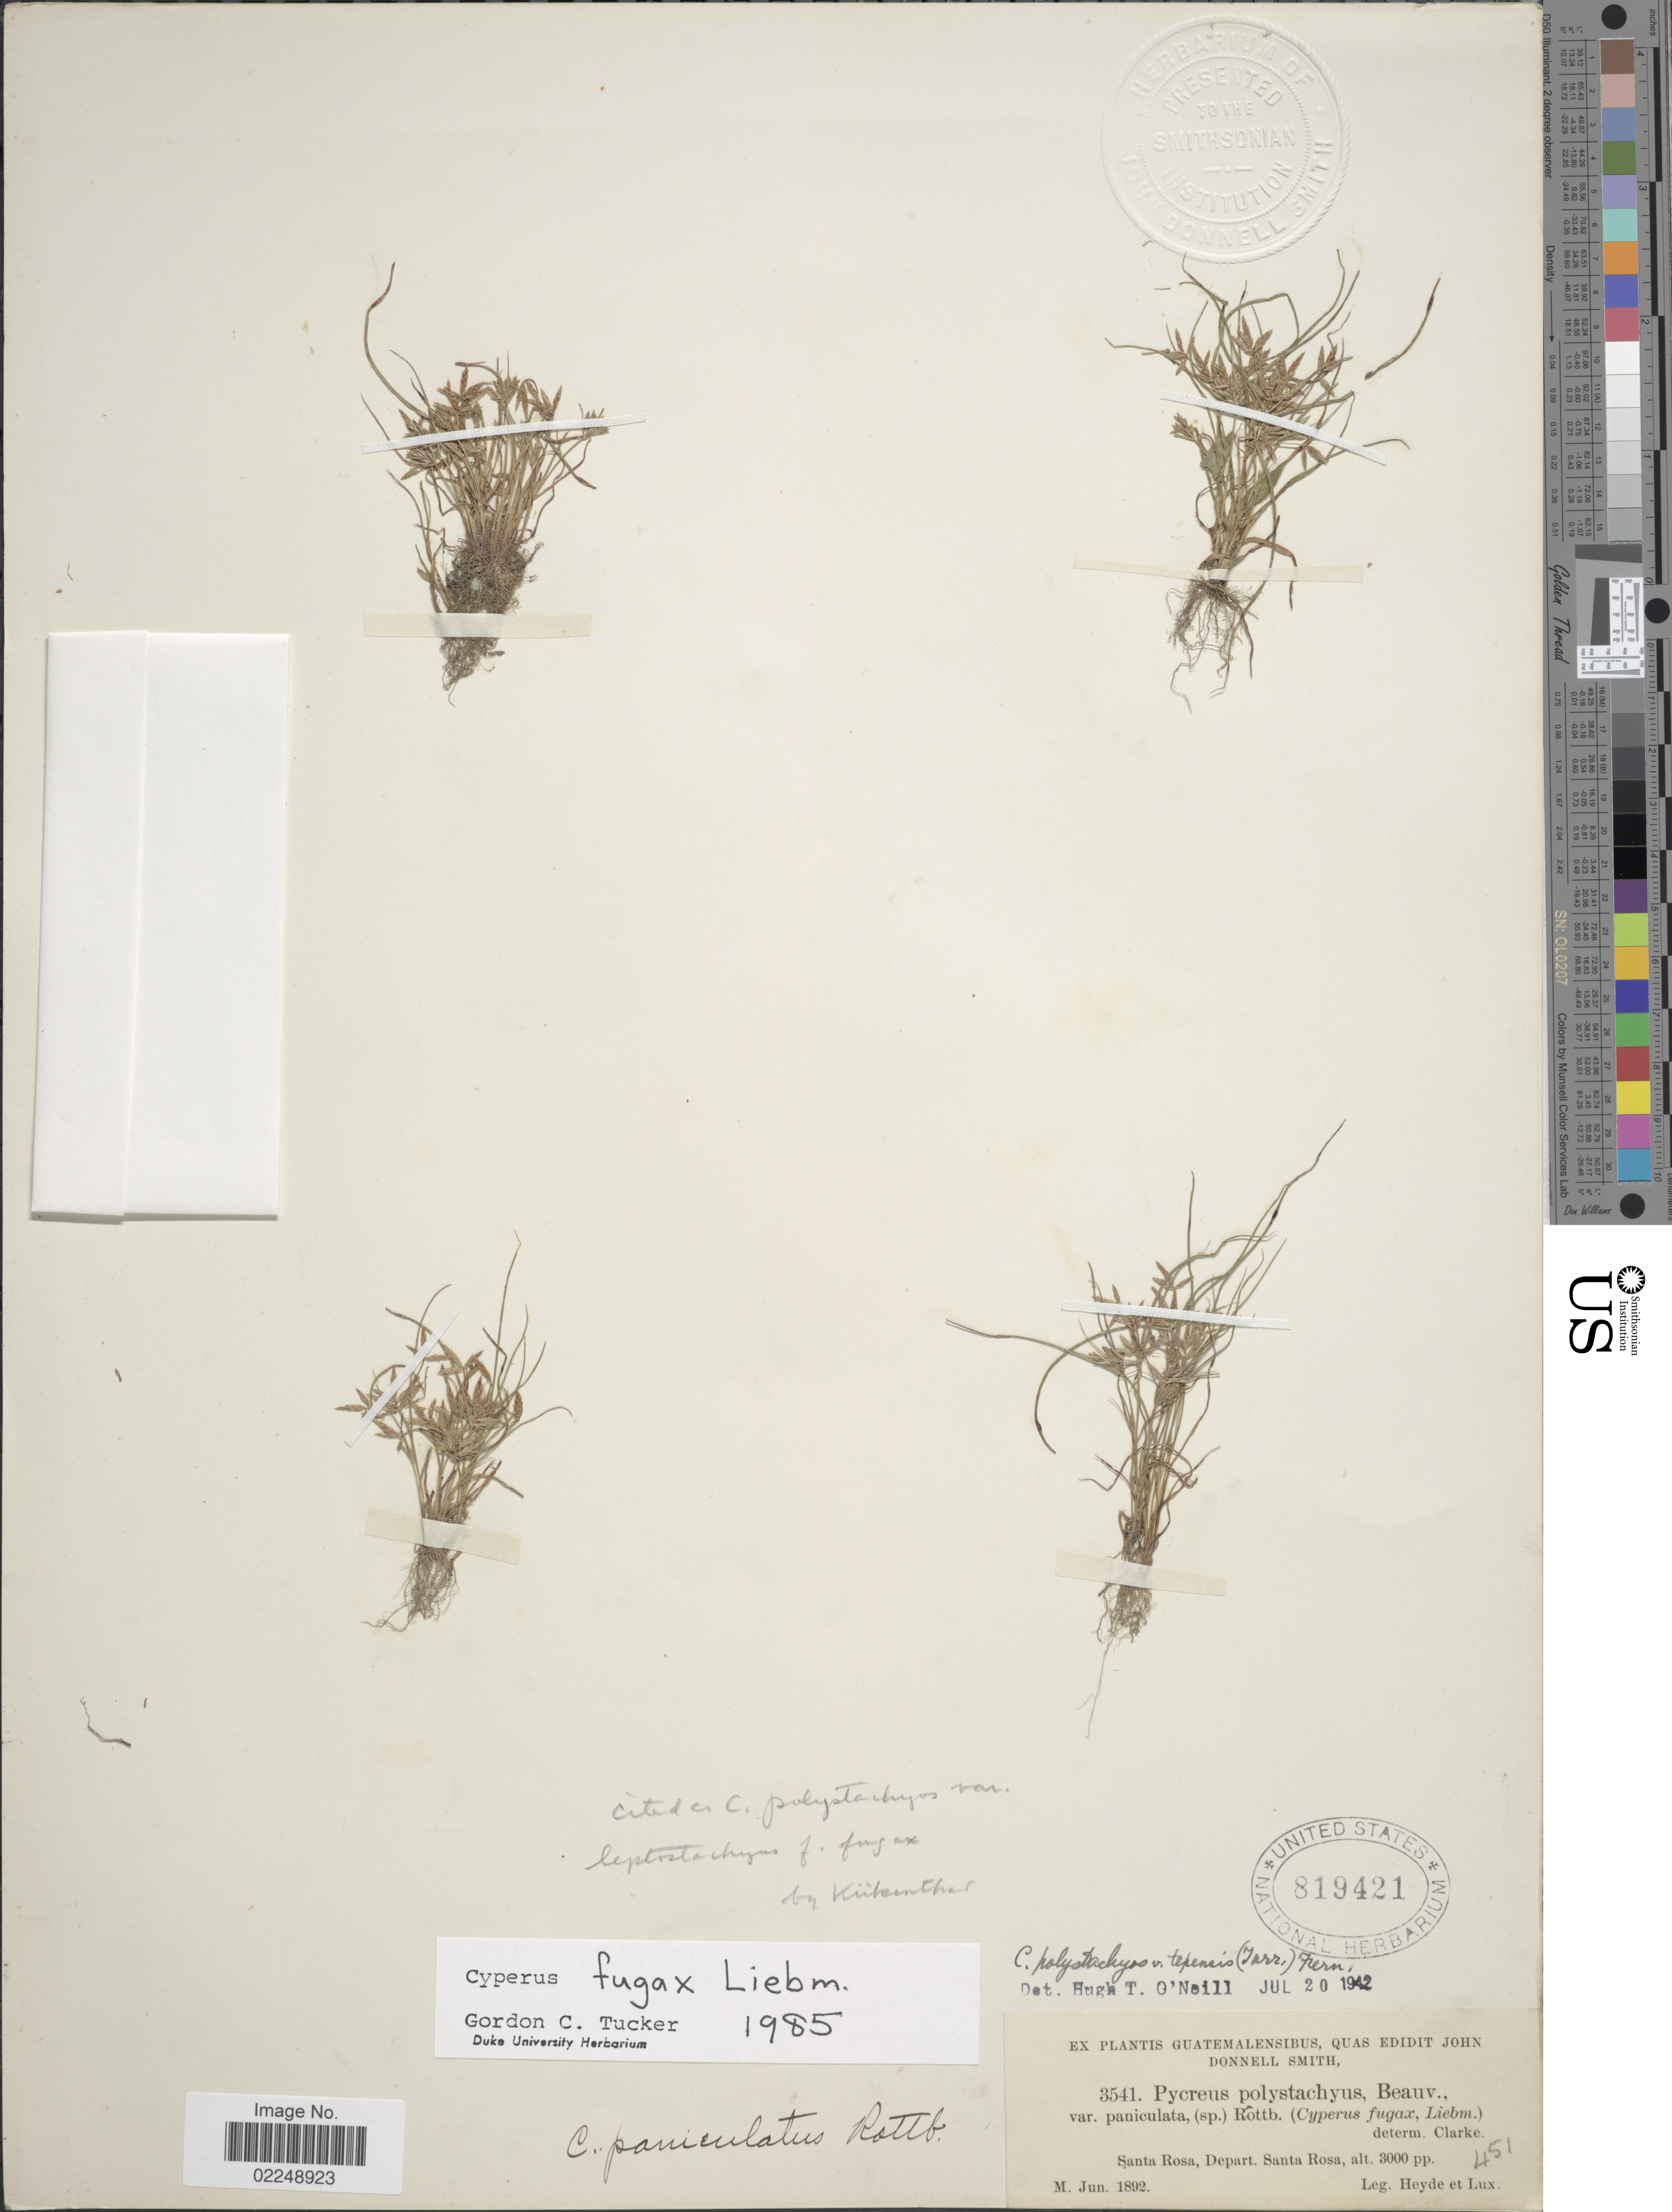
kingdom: Plantae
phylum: Tracheophyta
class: Liliopsida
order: Poales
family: Cyperaceae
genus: Cyperus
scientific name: Cyperus fugax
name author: Liebm.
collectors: Heyde & Lux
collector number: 3541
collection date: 1892-06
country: Guatemala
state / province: Santa Rosa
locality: Santa Rosa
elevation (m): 914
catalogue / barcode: US 819421